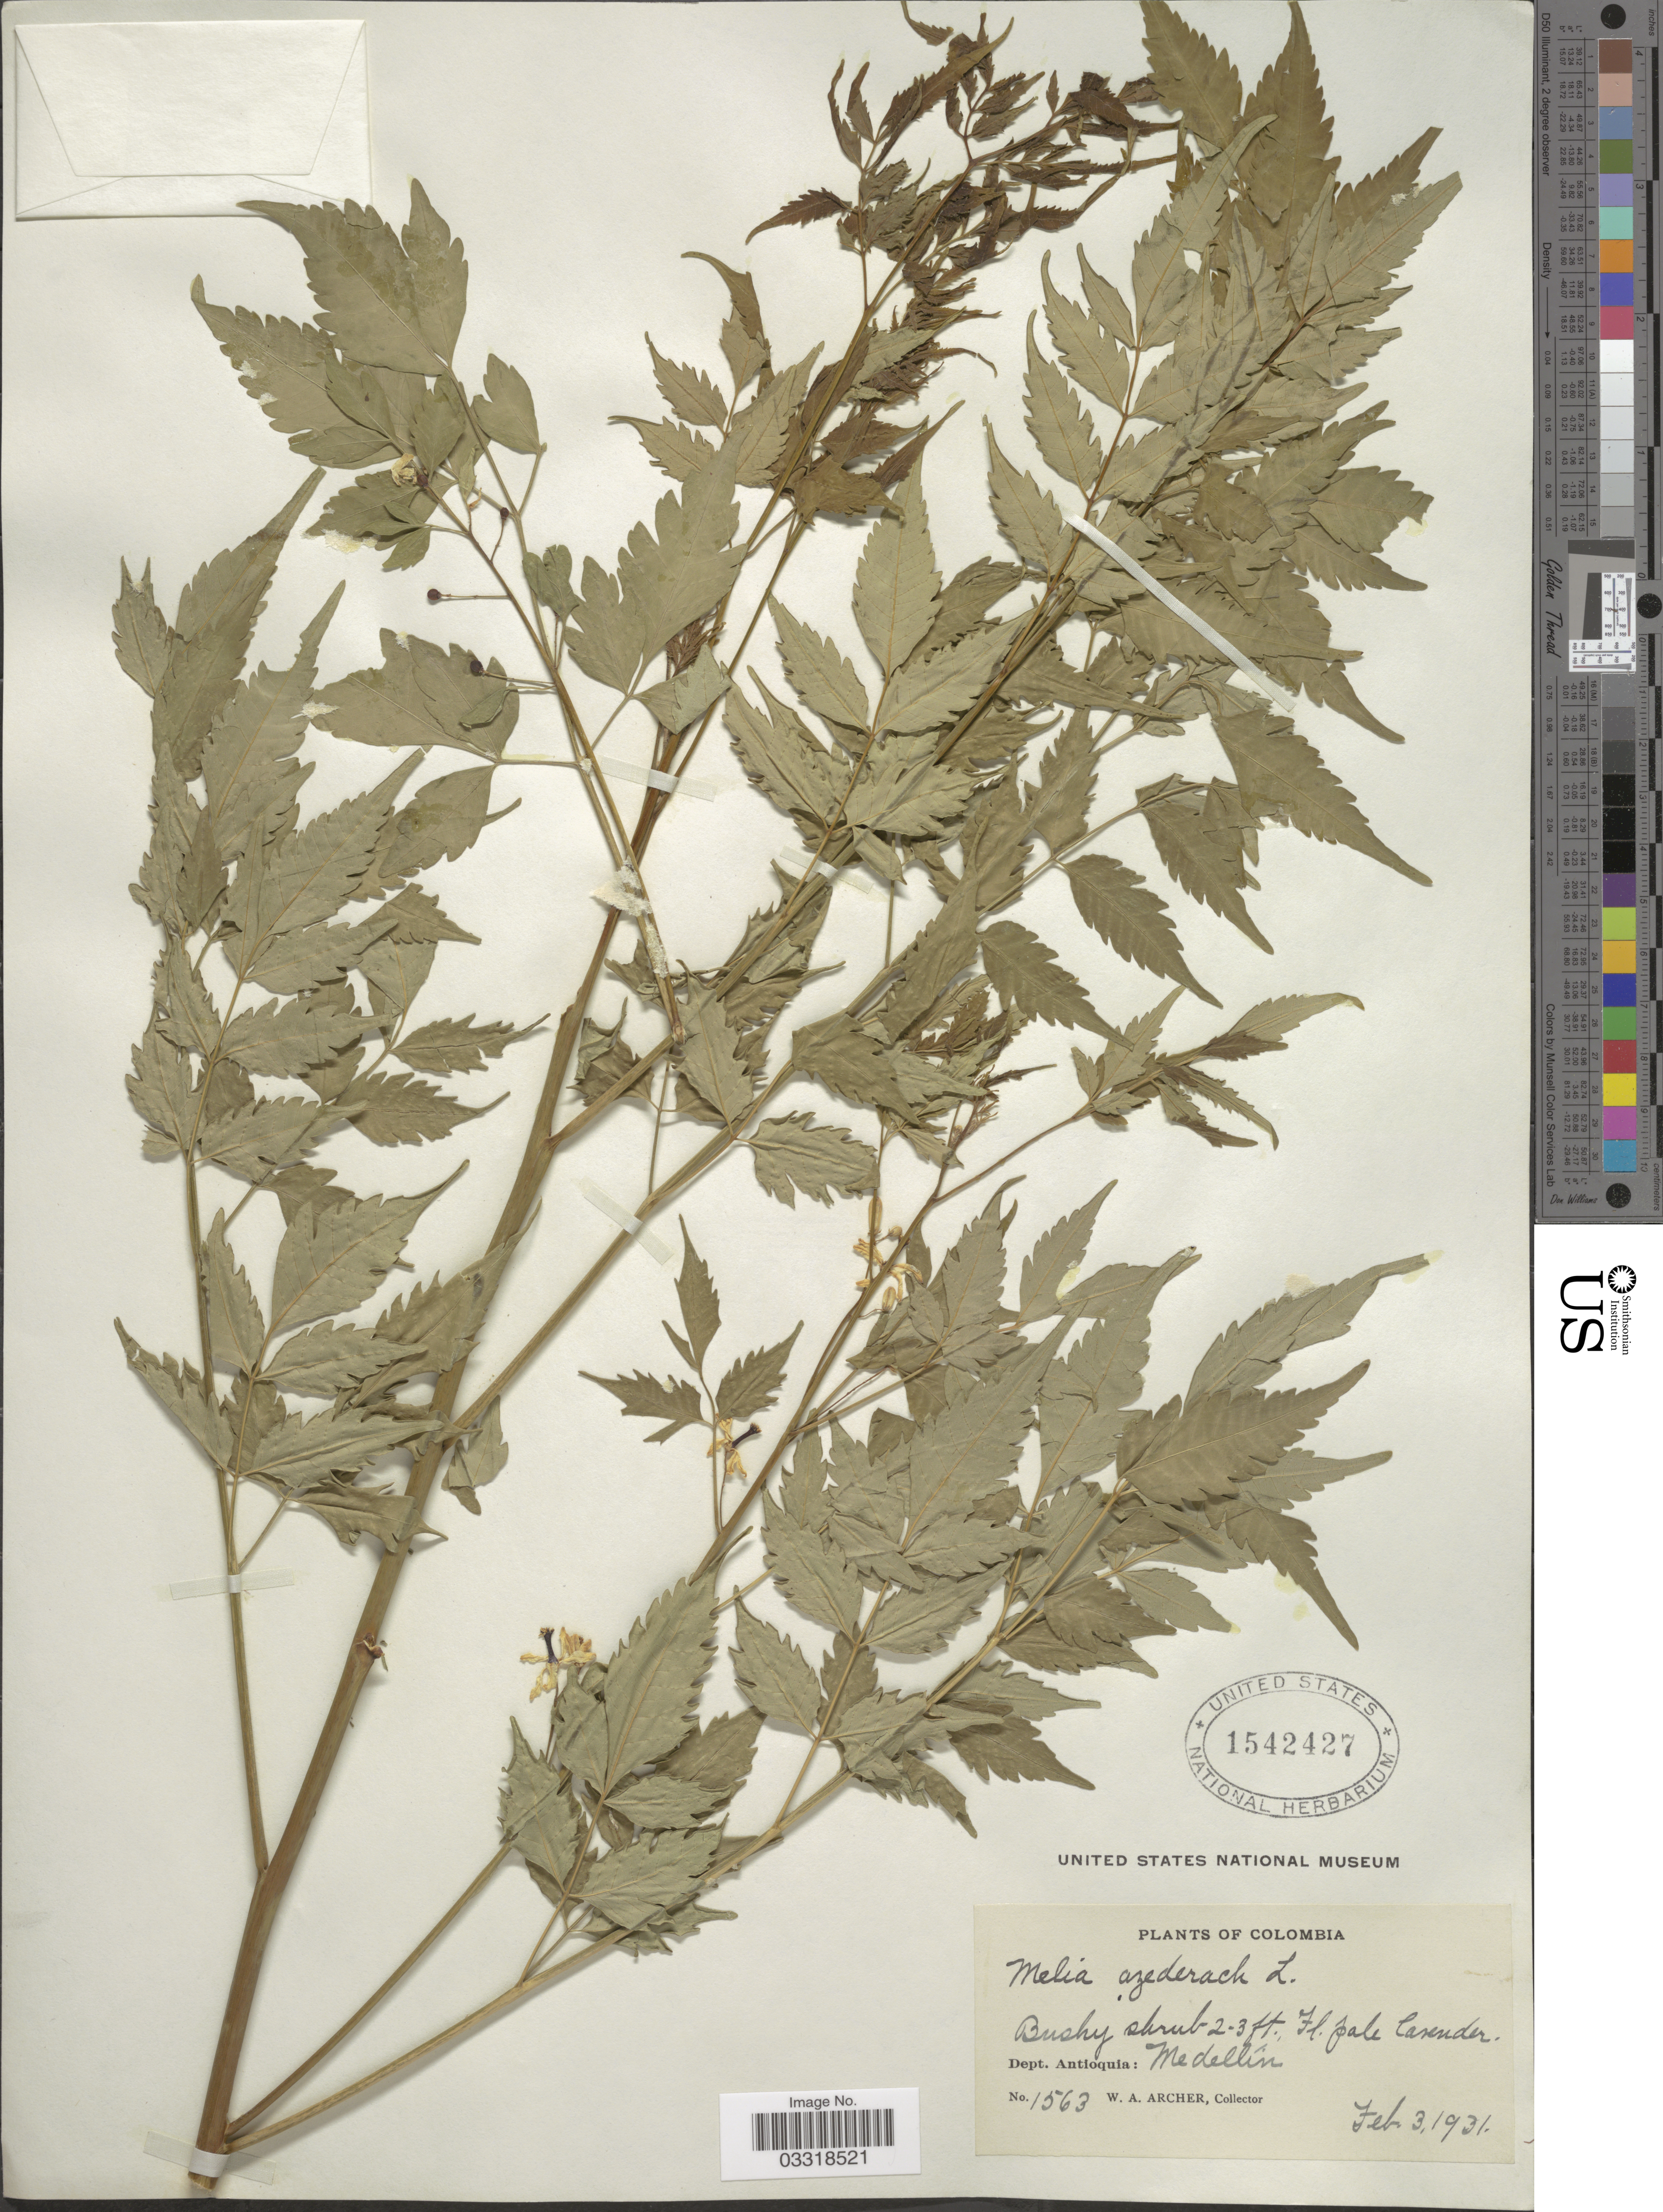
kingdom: Plantae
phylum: Tracheophyta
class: Magnoliopsida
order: Sapindales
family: Meliaceae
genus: Melia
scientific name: Melia azedarach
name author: L.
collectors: W. Archer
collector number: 1563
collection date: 1931-02-03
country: Colombia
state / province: Antioquia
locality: Dept. Antioquia: Medellín.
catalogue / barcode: US 1542427